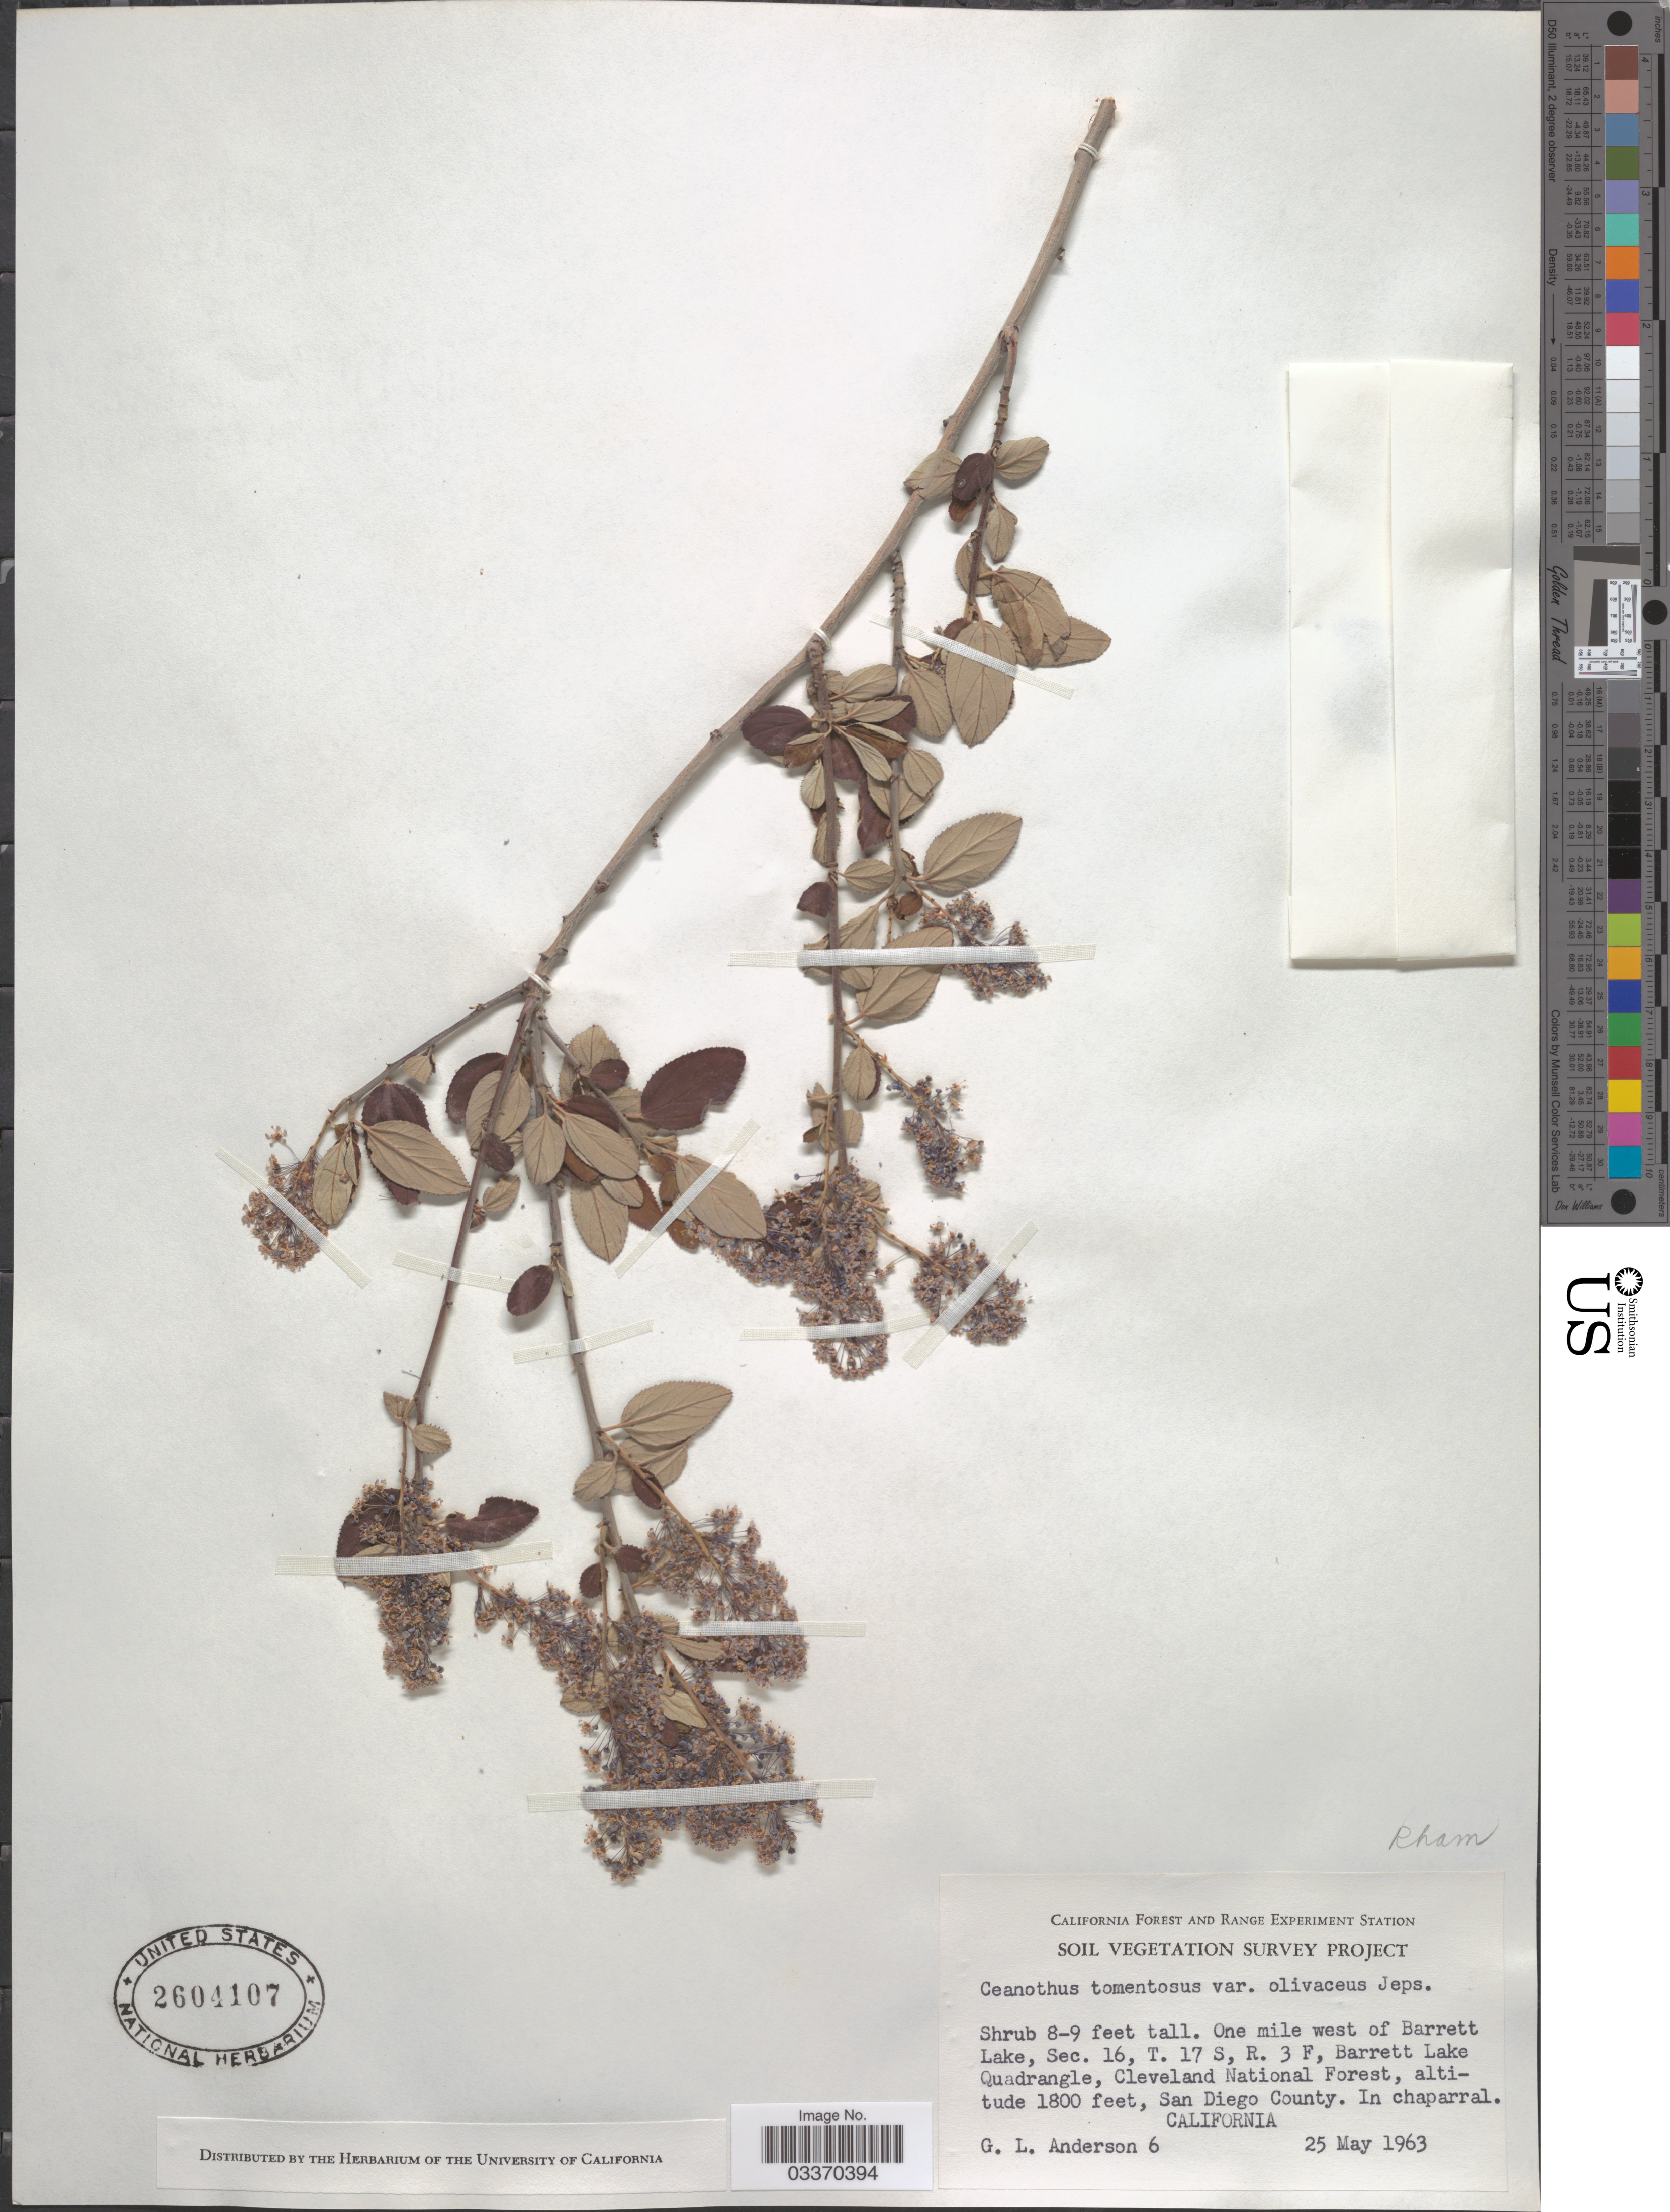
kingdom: Plantae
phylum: Tracheophyta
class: Magnoliopsida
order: Rosales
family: Rhamnaceae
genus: Ceanothus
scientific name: Ceanothus tomentosus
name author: Parry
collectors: G. Anderson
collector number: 6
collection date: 1963-05-25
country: United States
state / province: California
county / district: San Diego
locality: One mile west of Barrett Lake, Sec. 16, T. 17 S, R. 3 F, Barrett Lake Quadrangle, Cleveland National Forest, San Diego County. In chaparral.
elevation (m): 549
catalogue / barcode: US 2604107